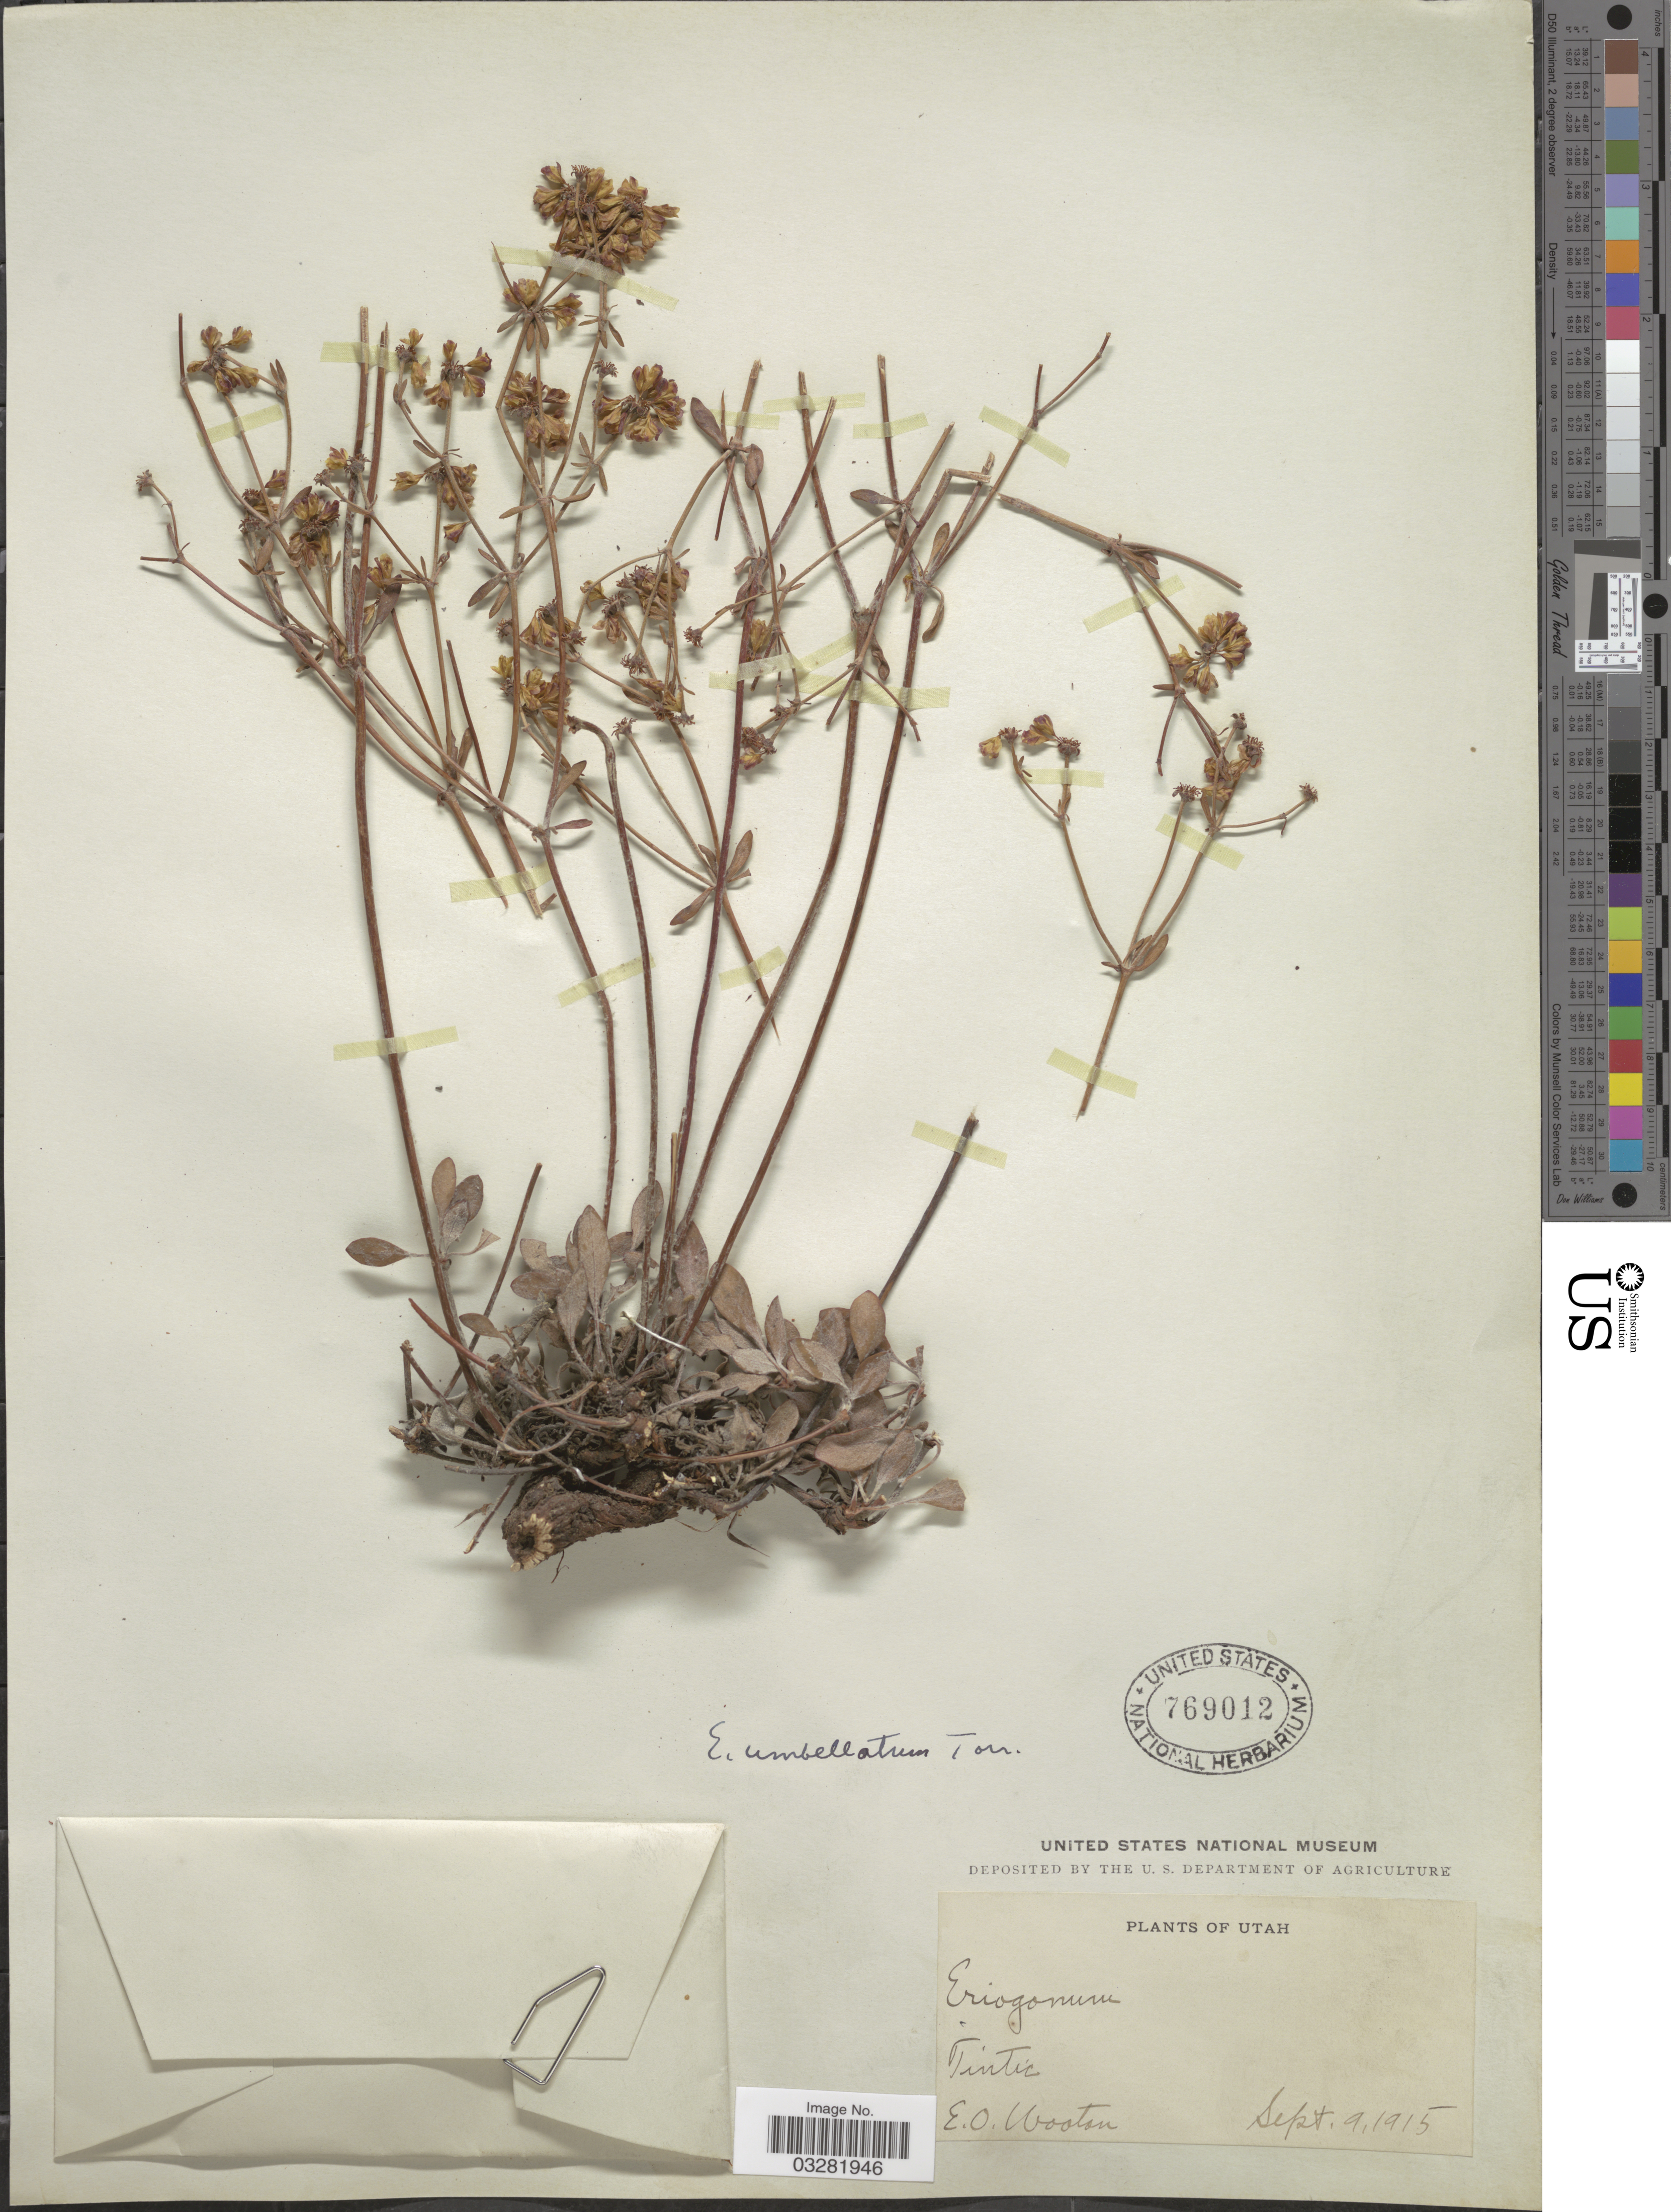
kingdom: Plantae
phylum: Tracheophyta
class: Magnoliopsida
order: Caryophyllales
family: Polygonaceae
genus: Eriogonum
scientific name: Eriogonum umbellatum var. subaridum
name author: S. Stokes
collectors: E. O. Wooton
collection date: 1915-09-09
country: United States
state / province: Utah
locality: Tintic.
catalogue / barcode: US 769012